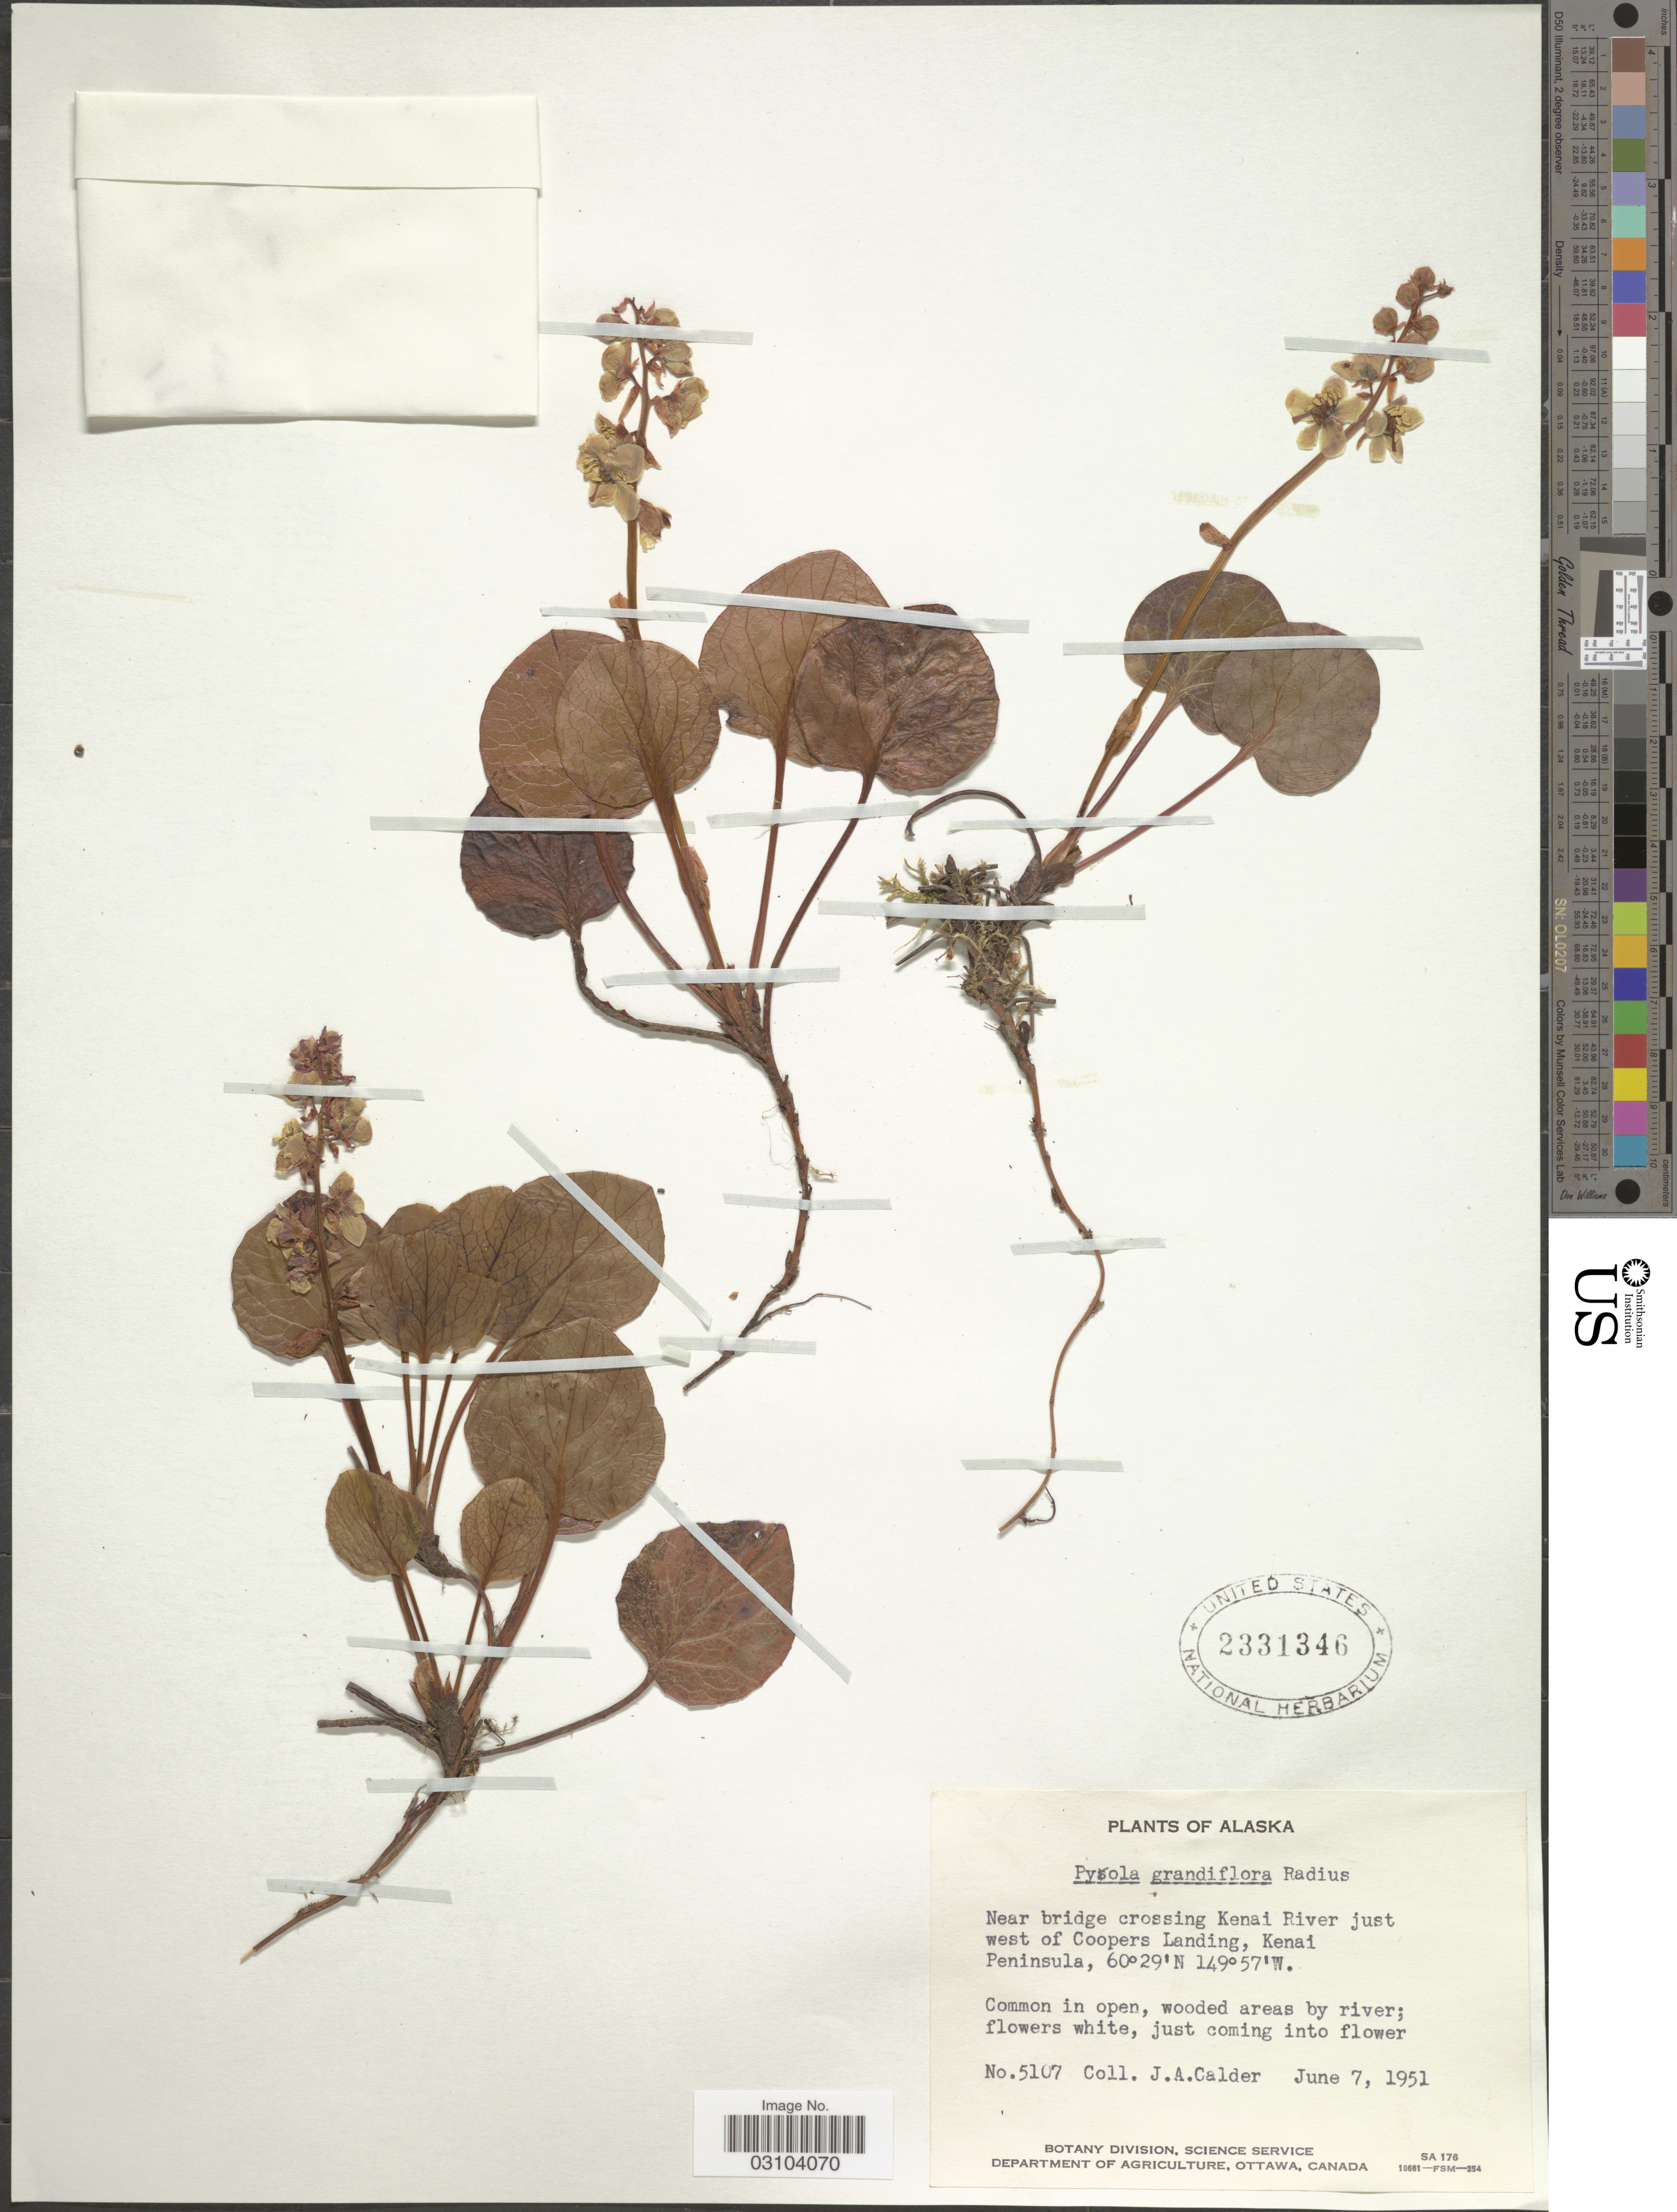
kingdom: Plantae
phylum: Tracheophyta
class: Magnoliopsida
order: Ericales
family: Ericaceae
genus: Pyrola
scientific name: Pyrola grandiflora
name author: Radius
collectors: J. A. Calder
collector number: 5107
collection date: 1951-06-07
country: United States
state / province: Alaska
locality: Near bridge crossing Kenai River just west of Coopers Landing, Kenai Peninsula.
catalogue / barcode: US 2331346